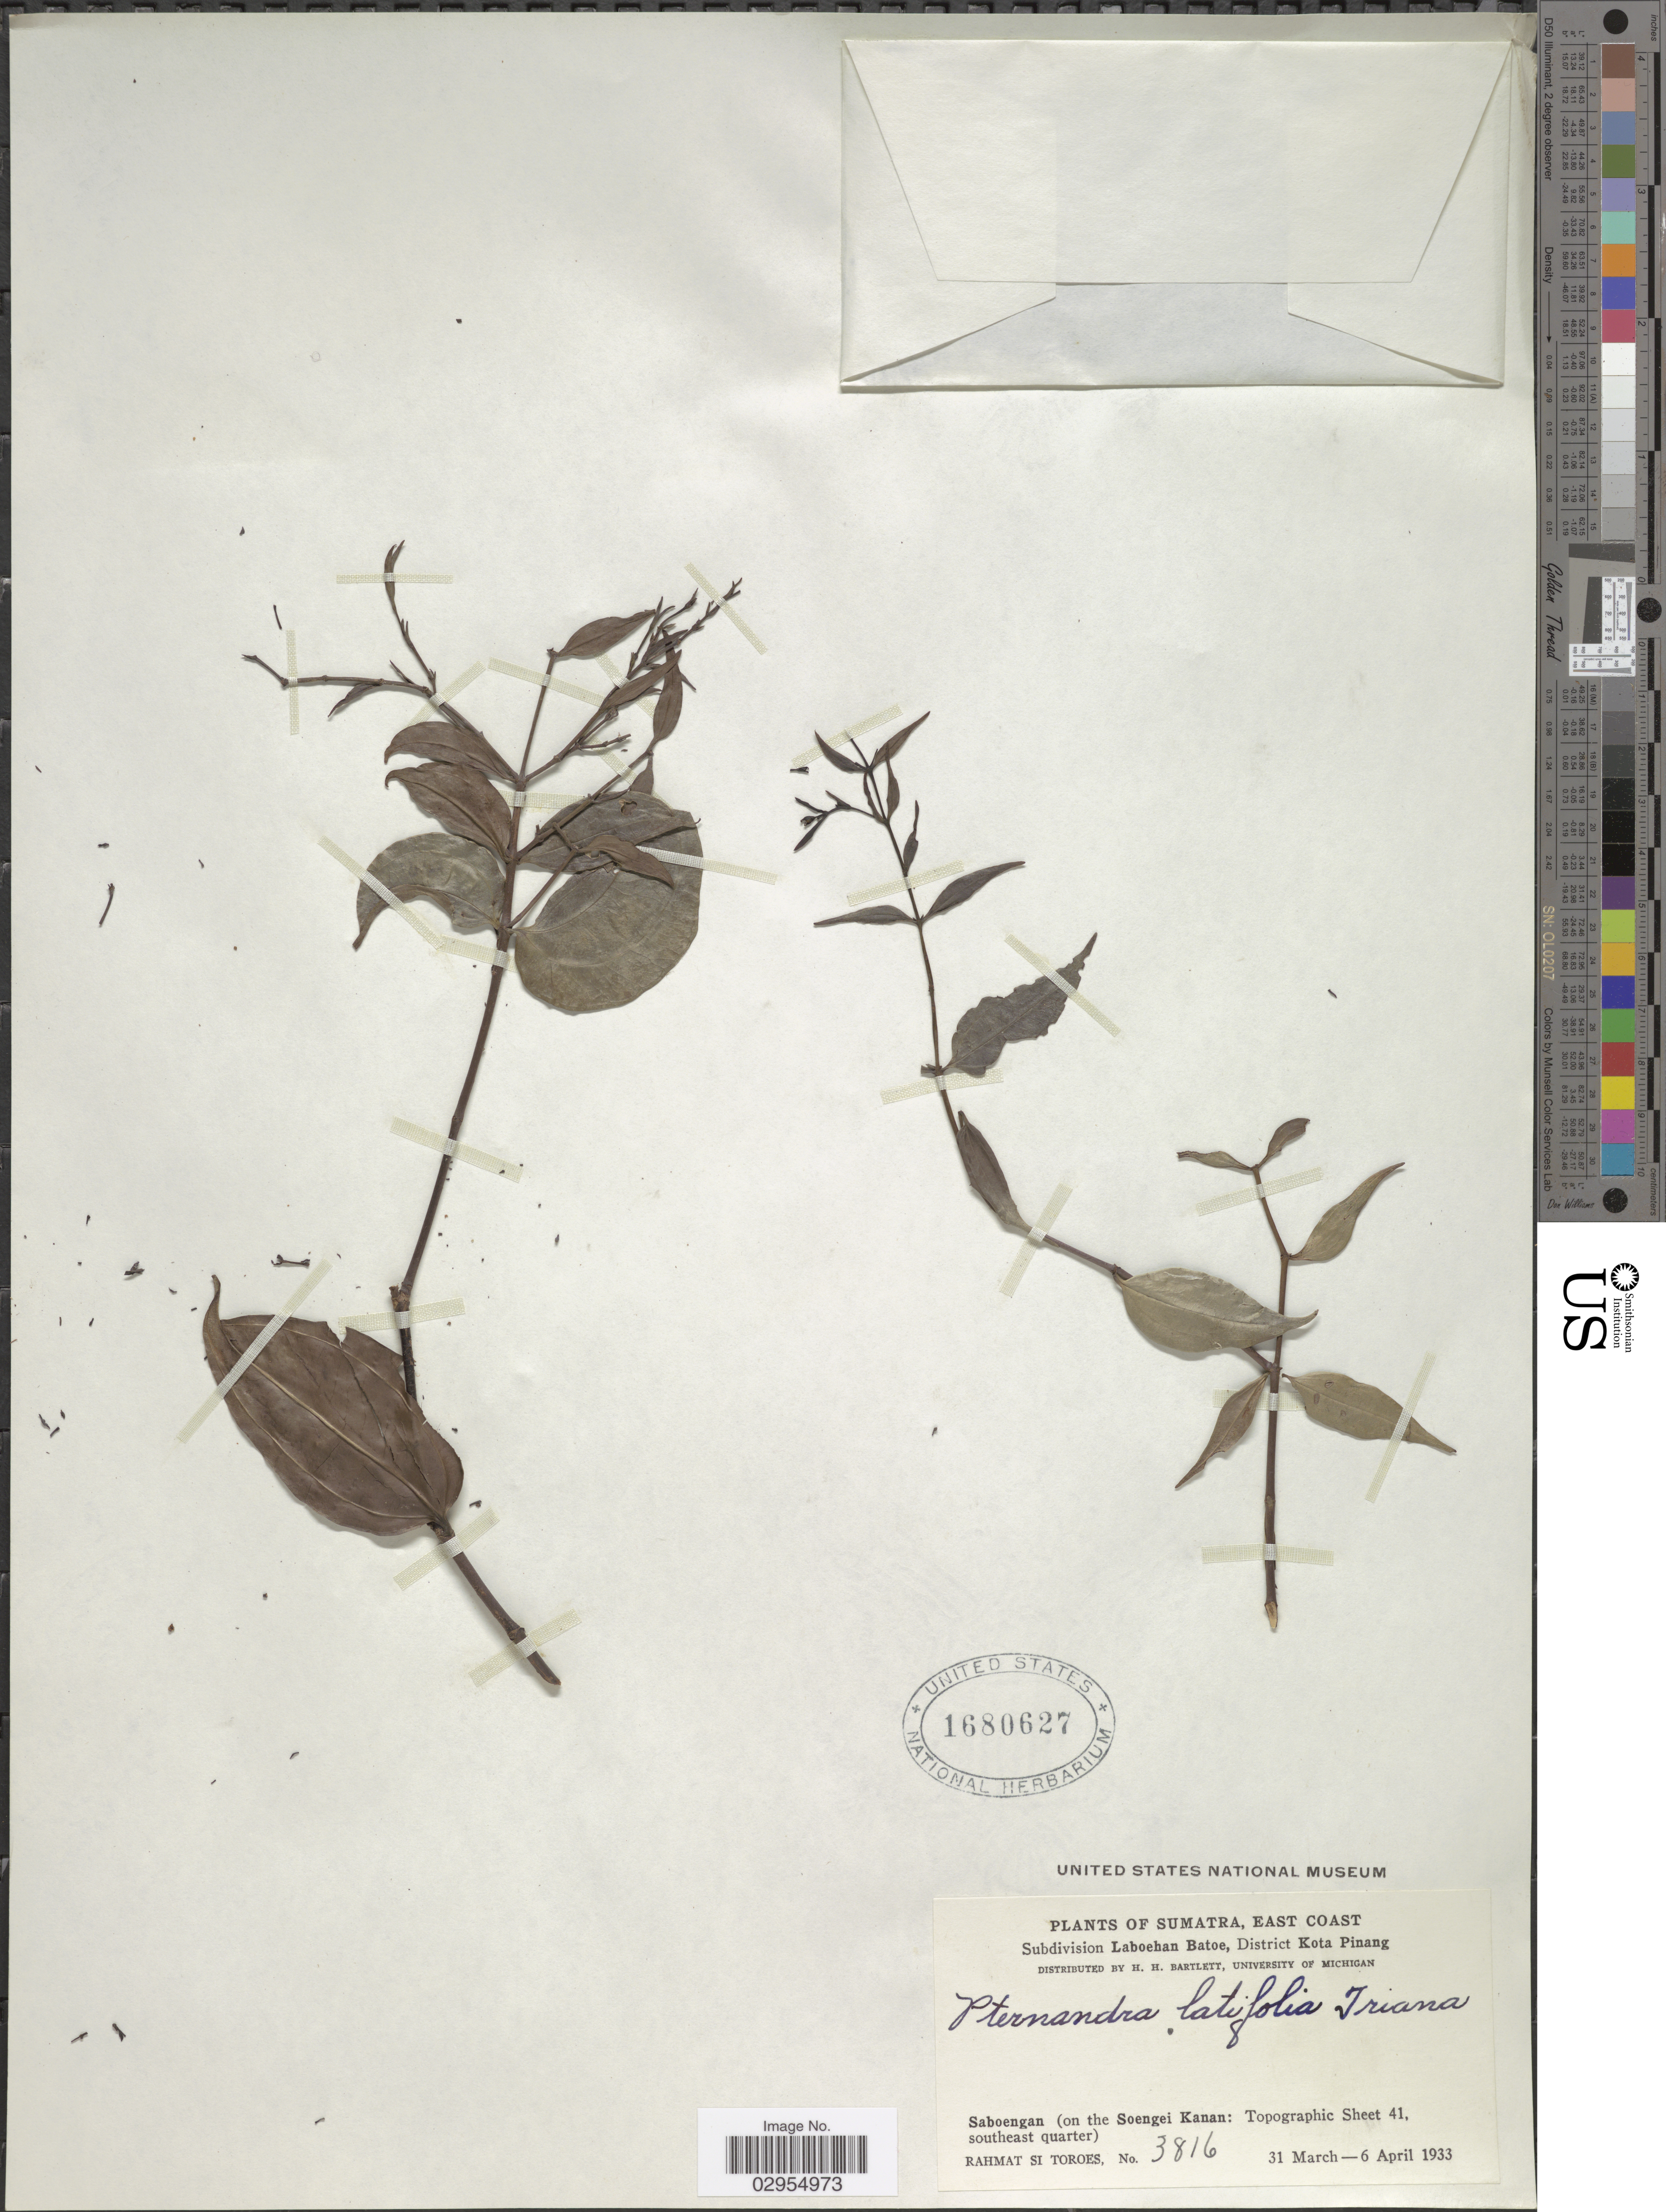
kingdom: Plantae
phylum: Tracheophyta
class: Magnoliopsida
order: Myrtales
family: Melastomataceae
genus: Pternandra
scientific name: Pternandra coerulescens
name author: Jack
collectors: Rahmat Si Boeea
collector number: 3816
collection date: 1933-03-31/1933-04-06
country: Indonesia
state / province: Sumatra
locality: East Coast. Subdivision Laboehan Batoe, District Kota Pinang. Saboengan (on the Soengei Kanan: Topographic Sheet 41, southeast quarter).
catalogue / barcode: US 1680627